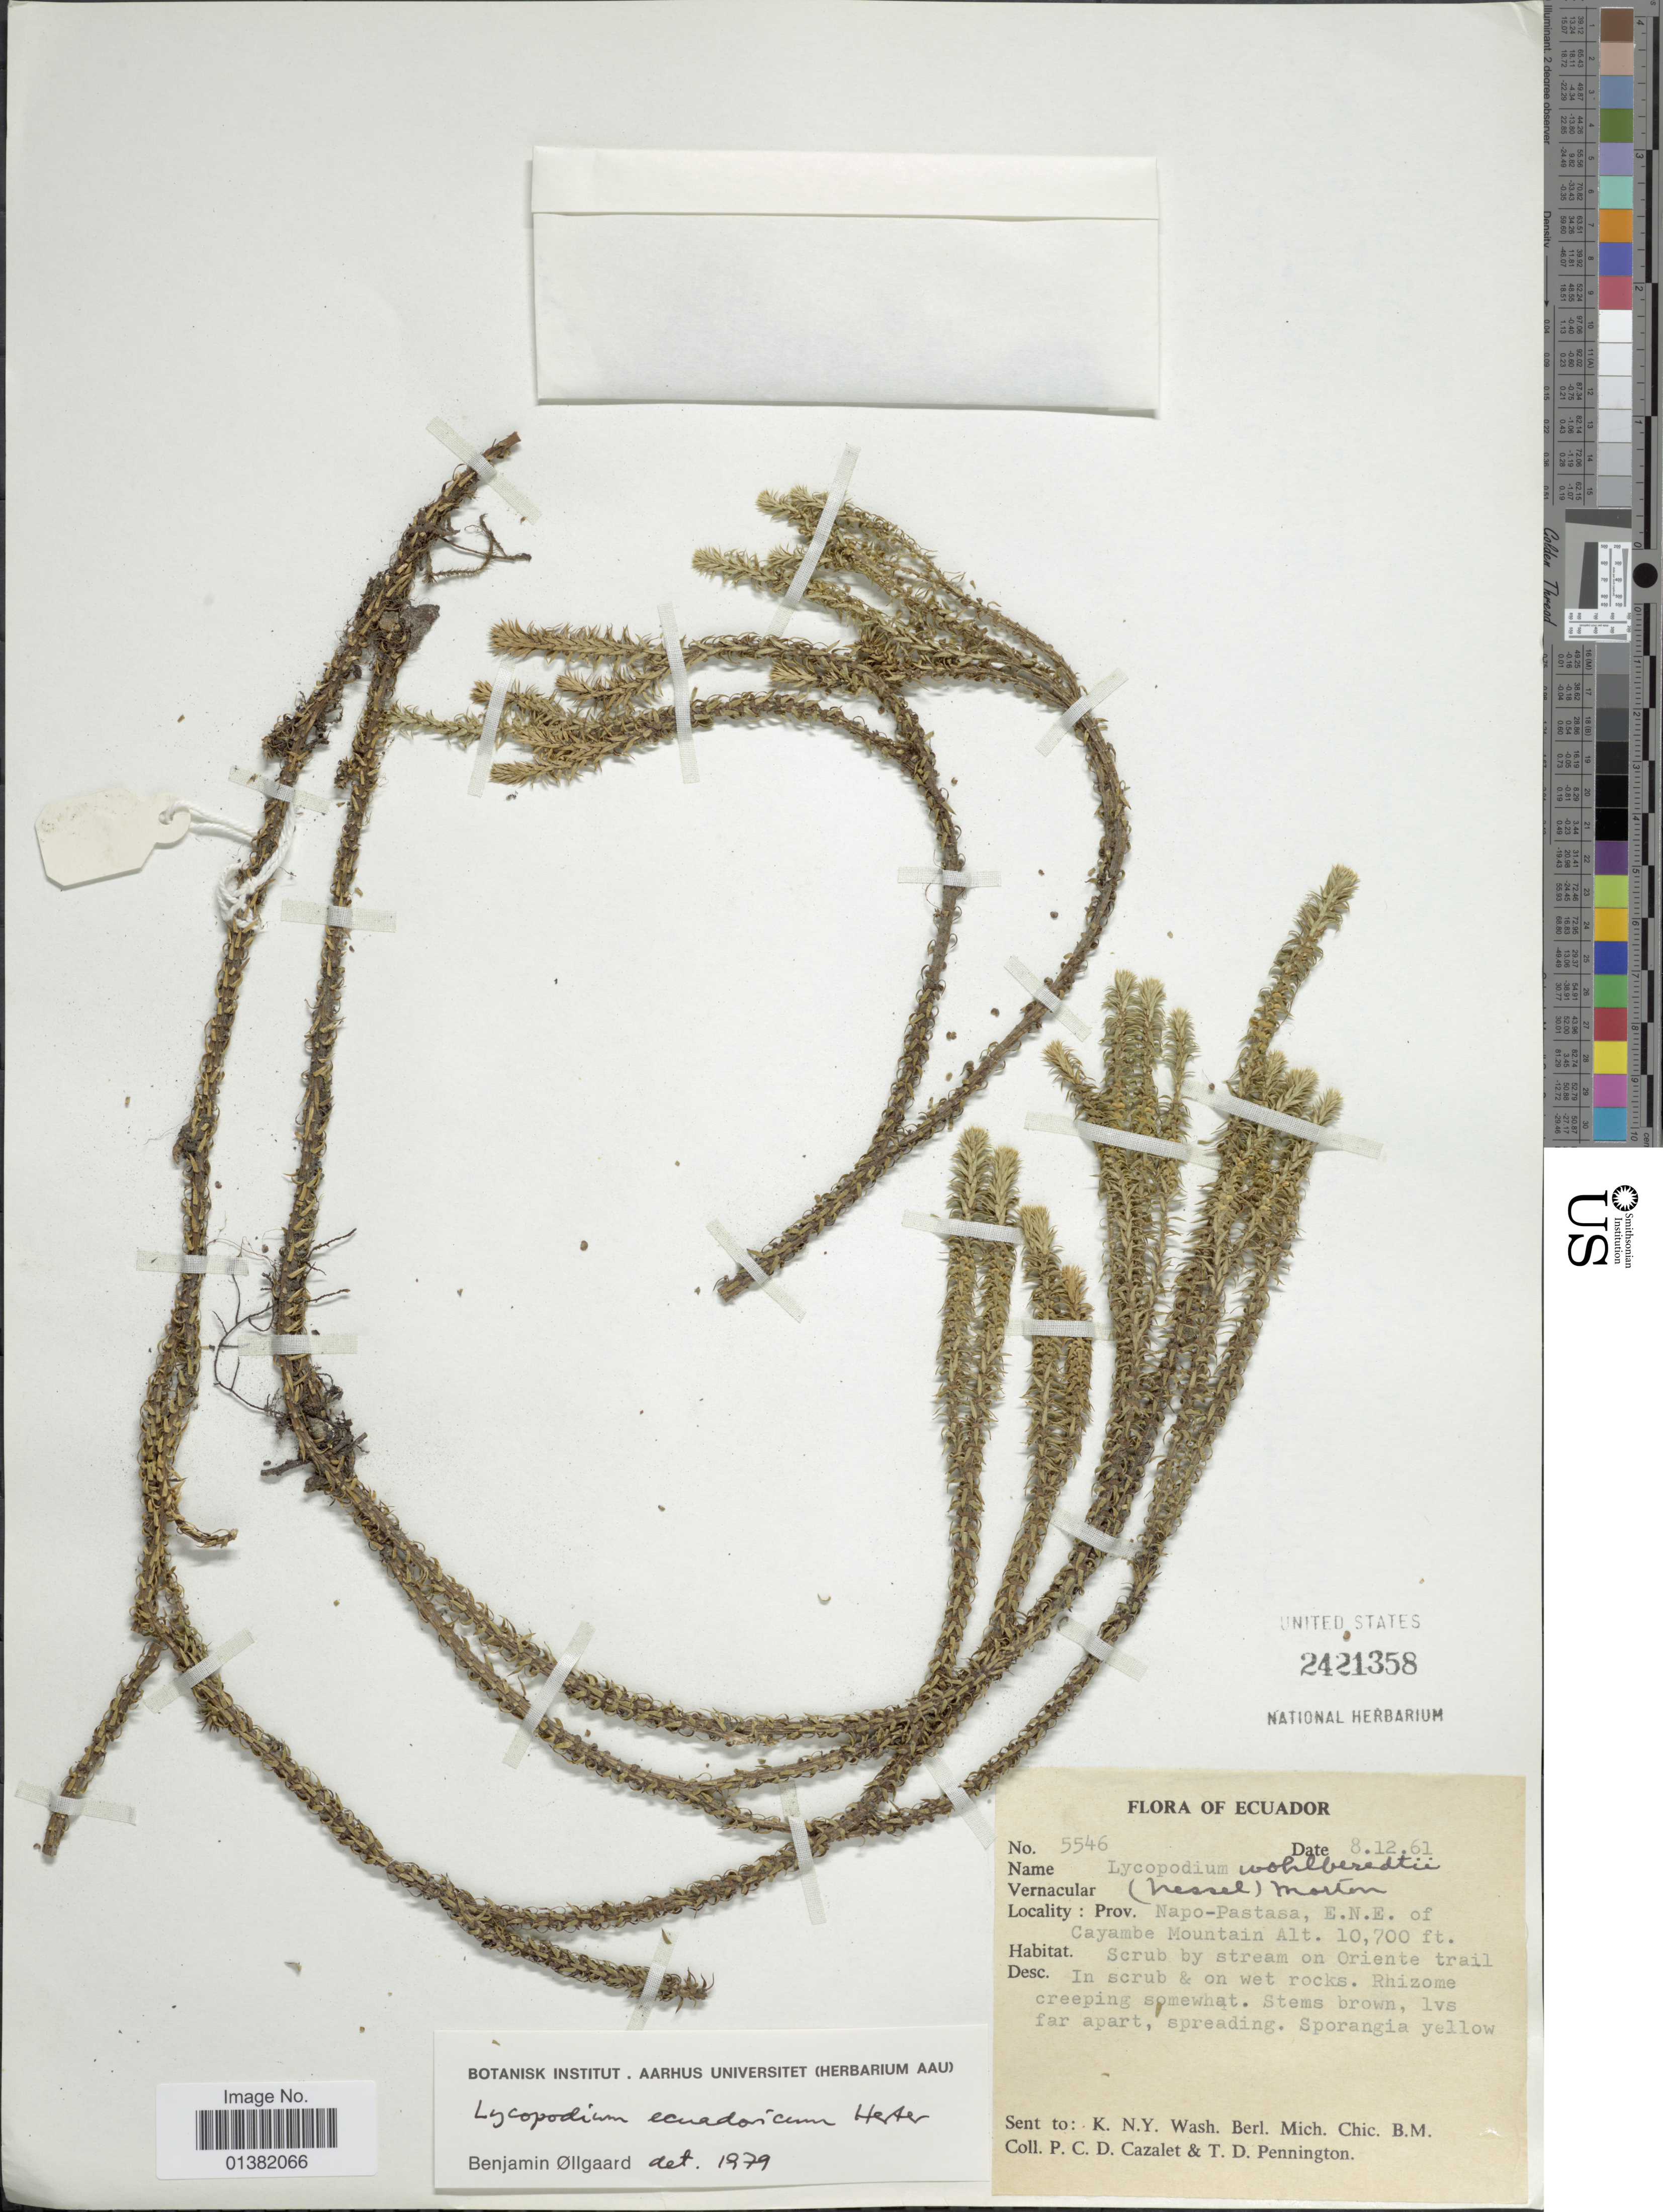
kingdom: Plantae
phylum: Tracheophyta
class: Lycopodiopsida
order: Lycopodiales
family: Lycopodiaceae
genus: Phlegmariurus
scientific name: Phlegmariurus eversus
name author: (Poir.) B. Øllg.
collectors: P. C. D. Cazalet & T. D. Pennington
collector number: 5546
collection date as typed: Transcribed d/m/y: 8/12/61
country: Ecuador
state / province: Napo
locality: Prov. Napo-Pastasa, E.N.E. of Cayambe Mountain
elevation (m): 3261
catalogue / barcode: US 2421358